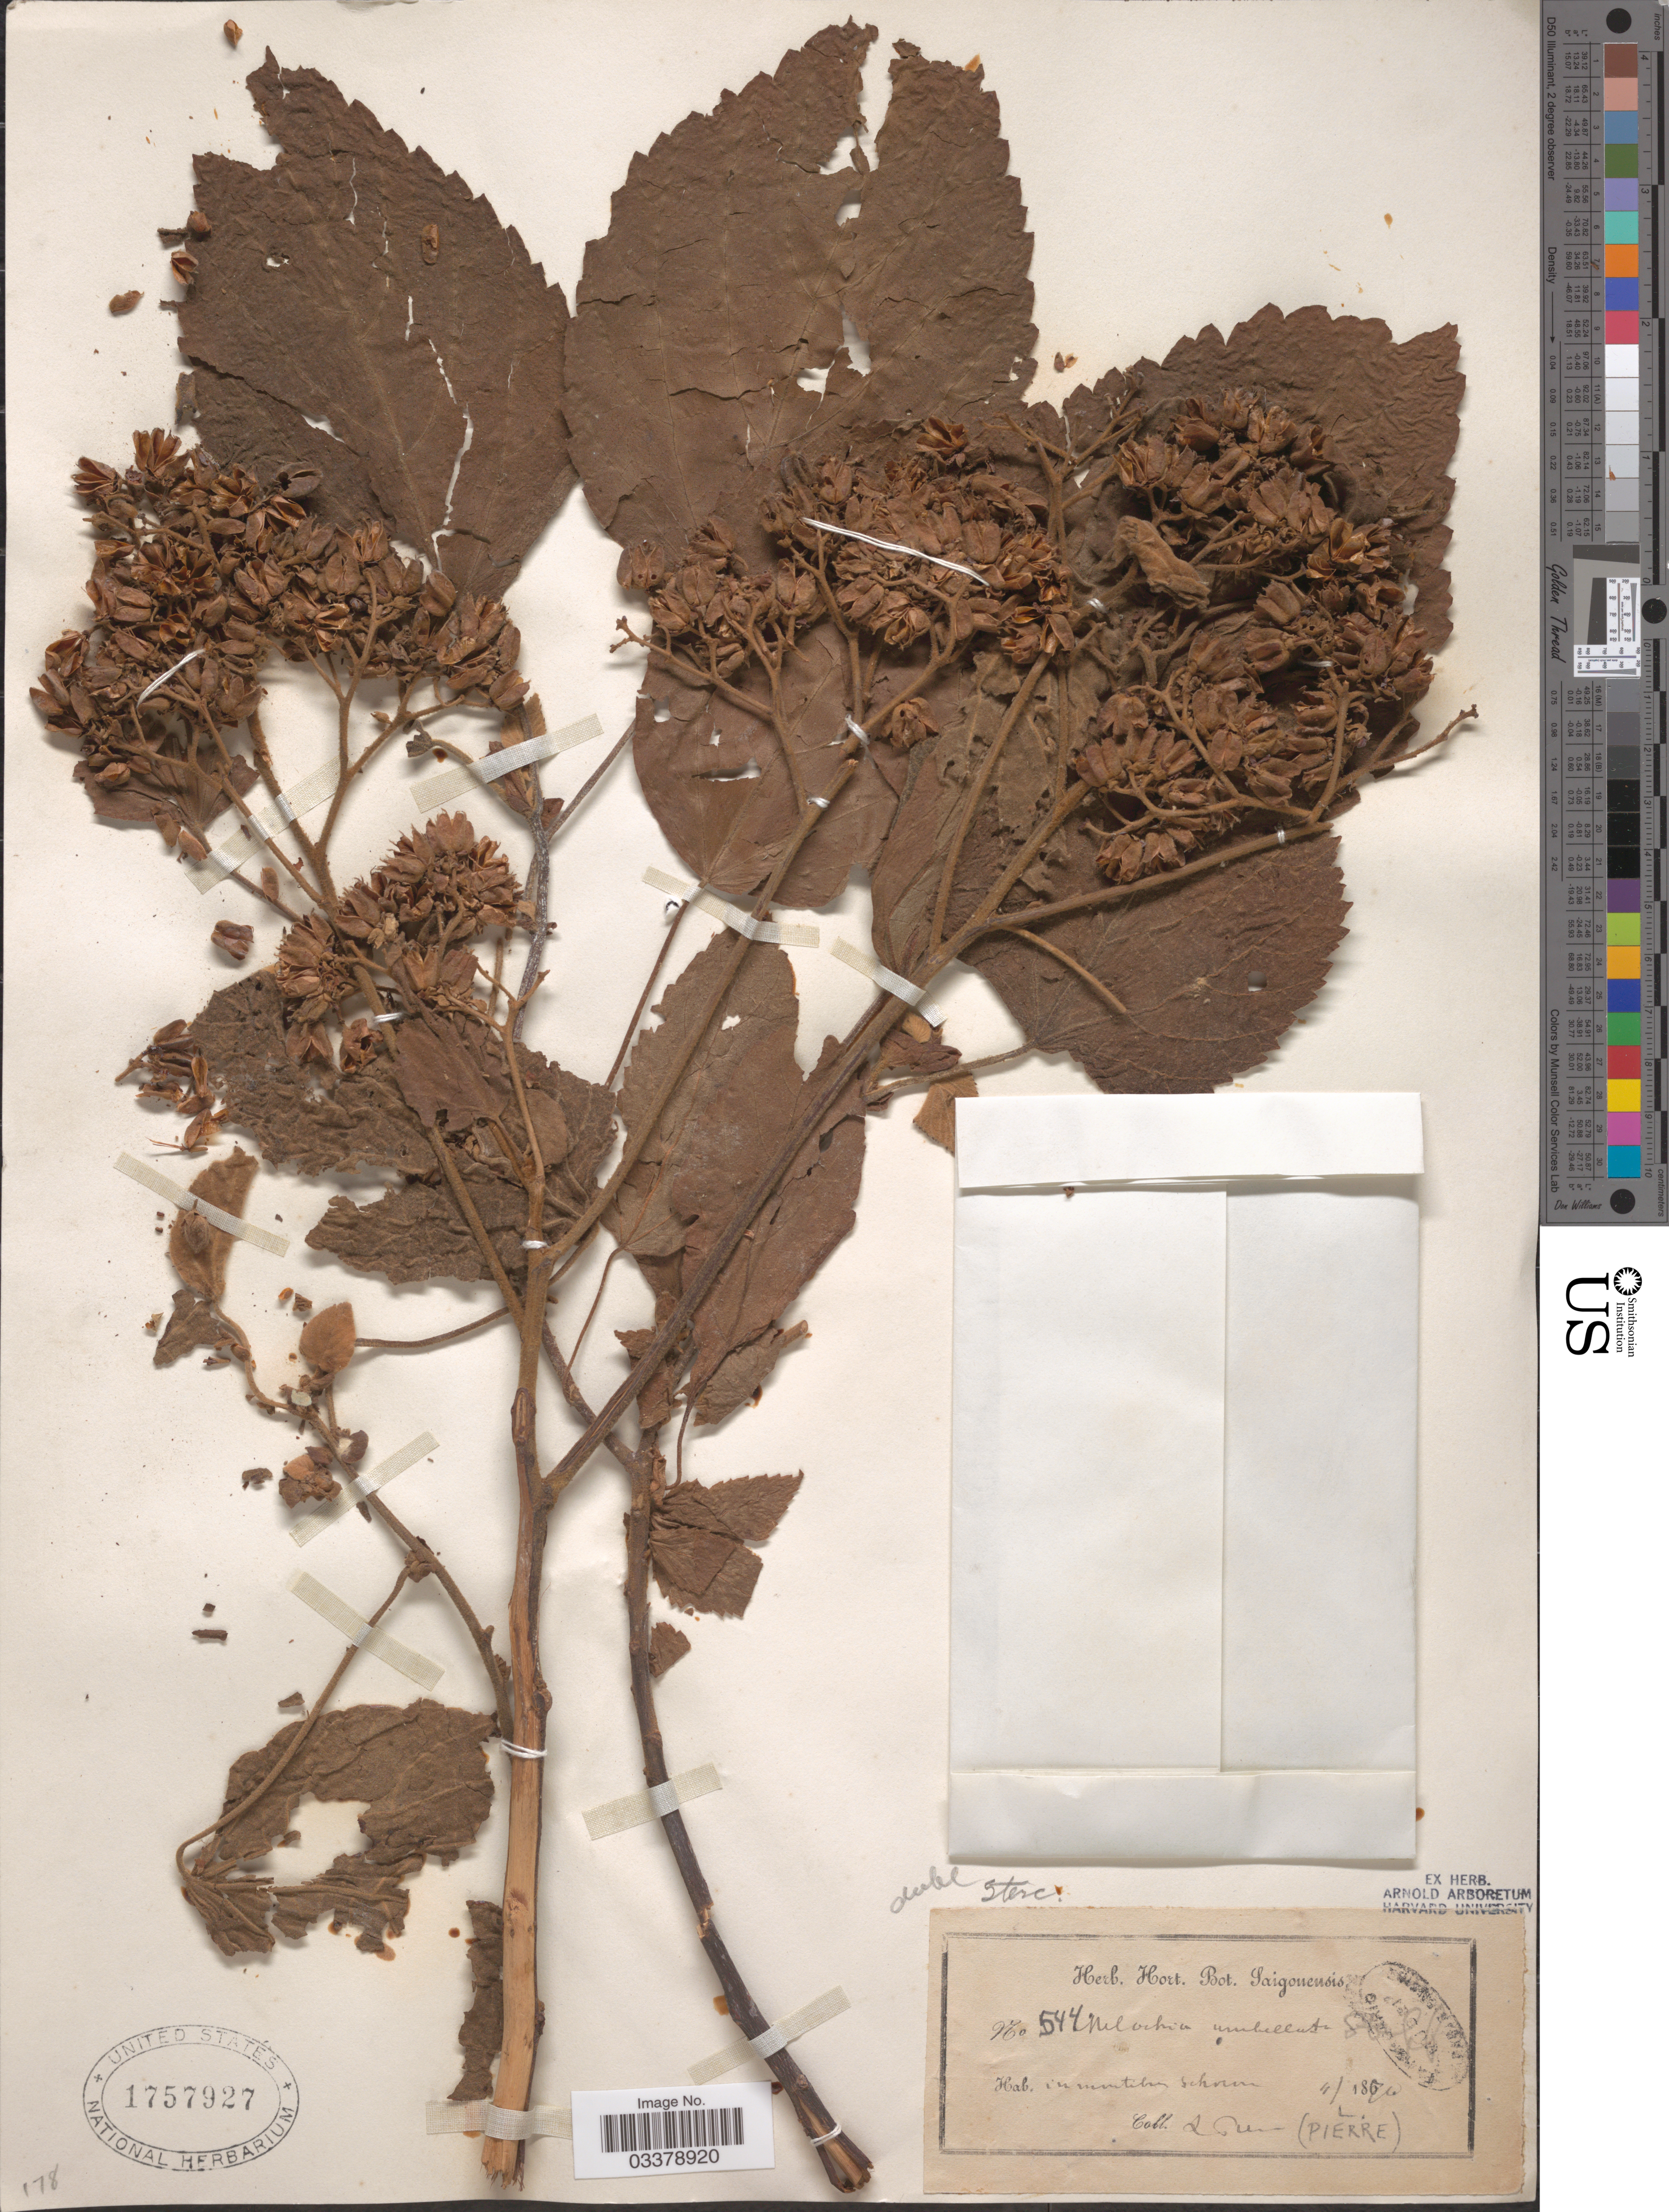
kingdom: Plantae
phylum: Tracheophyta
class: Magnoliopsida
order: Malvales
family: Malvaceae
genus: Melochia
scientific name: Melochia umbellata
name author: Stapf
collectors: L. Pierre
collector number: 544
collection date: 1876-04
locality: In montibus Schoren [interpreted].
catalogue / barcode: US 1757927